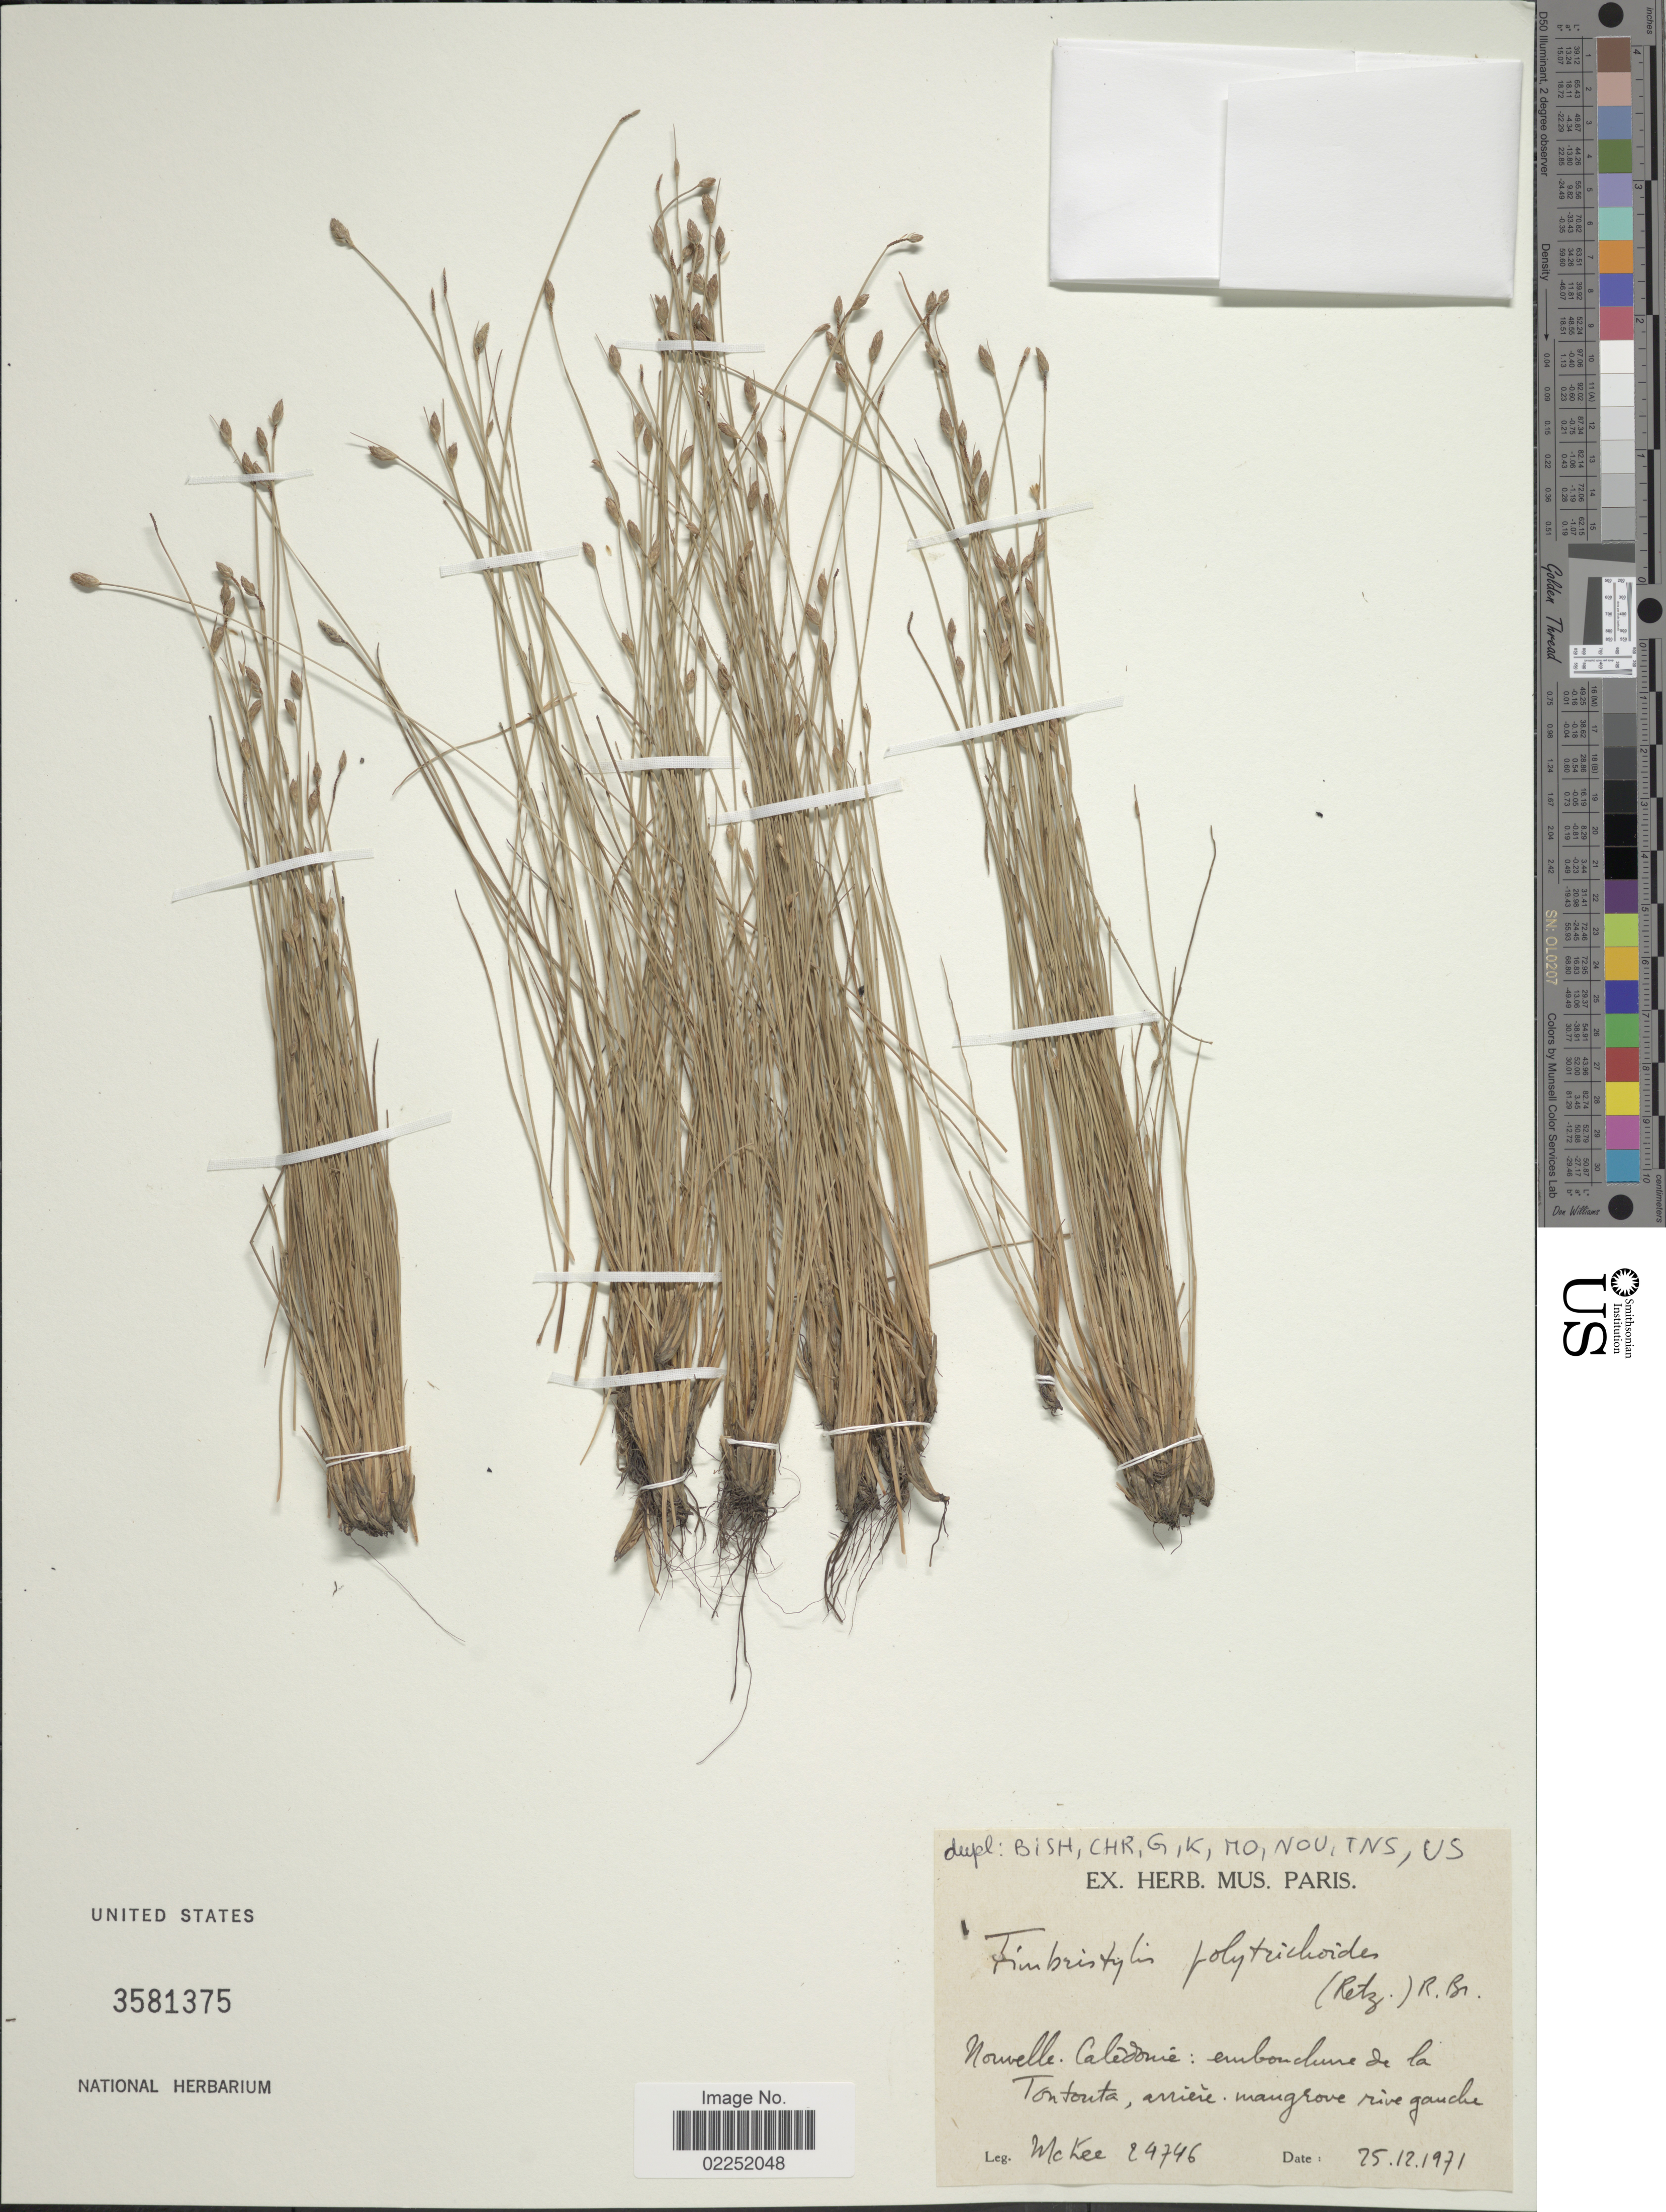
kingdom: Plantae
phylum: Tracheophyta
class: Liliopsida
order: Poales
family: Cyperaceae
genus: Fimbristylis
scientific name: Fimbristylis polytrichoides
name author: (Retz.) Vahl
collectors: McKee, --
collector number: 24746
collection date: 1971-12-25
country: New Caledonia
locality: Embouchure de la Tontouta, arriere mangrove rive gauche [interpreted]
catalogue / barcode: US 3581375